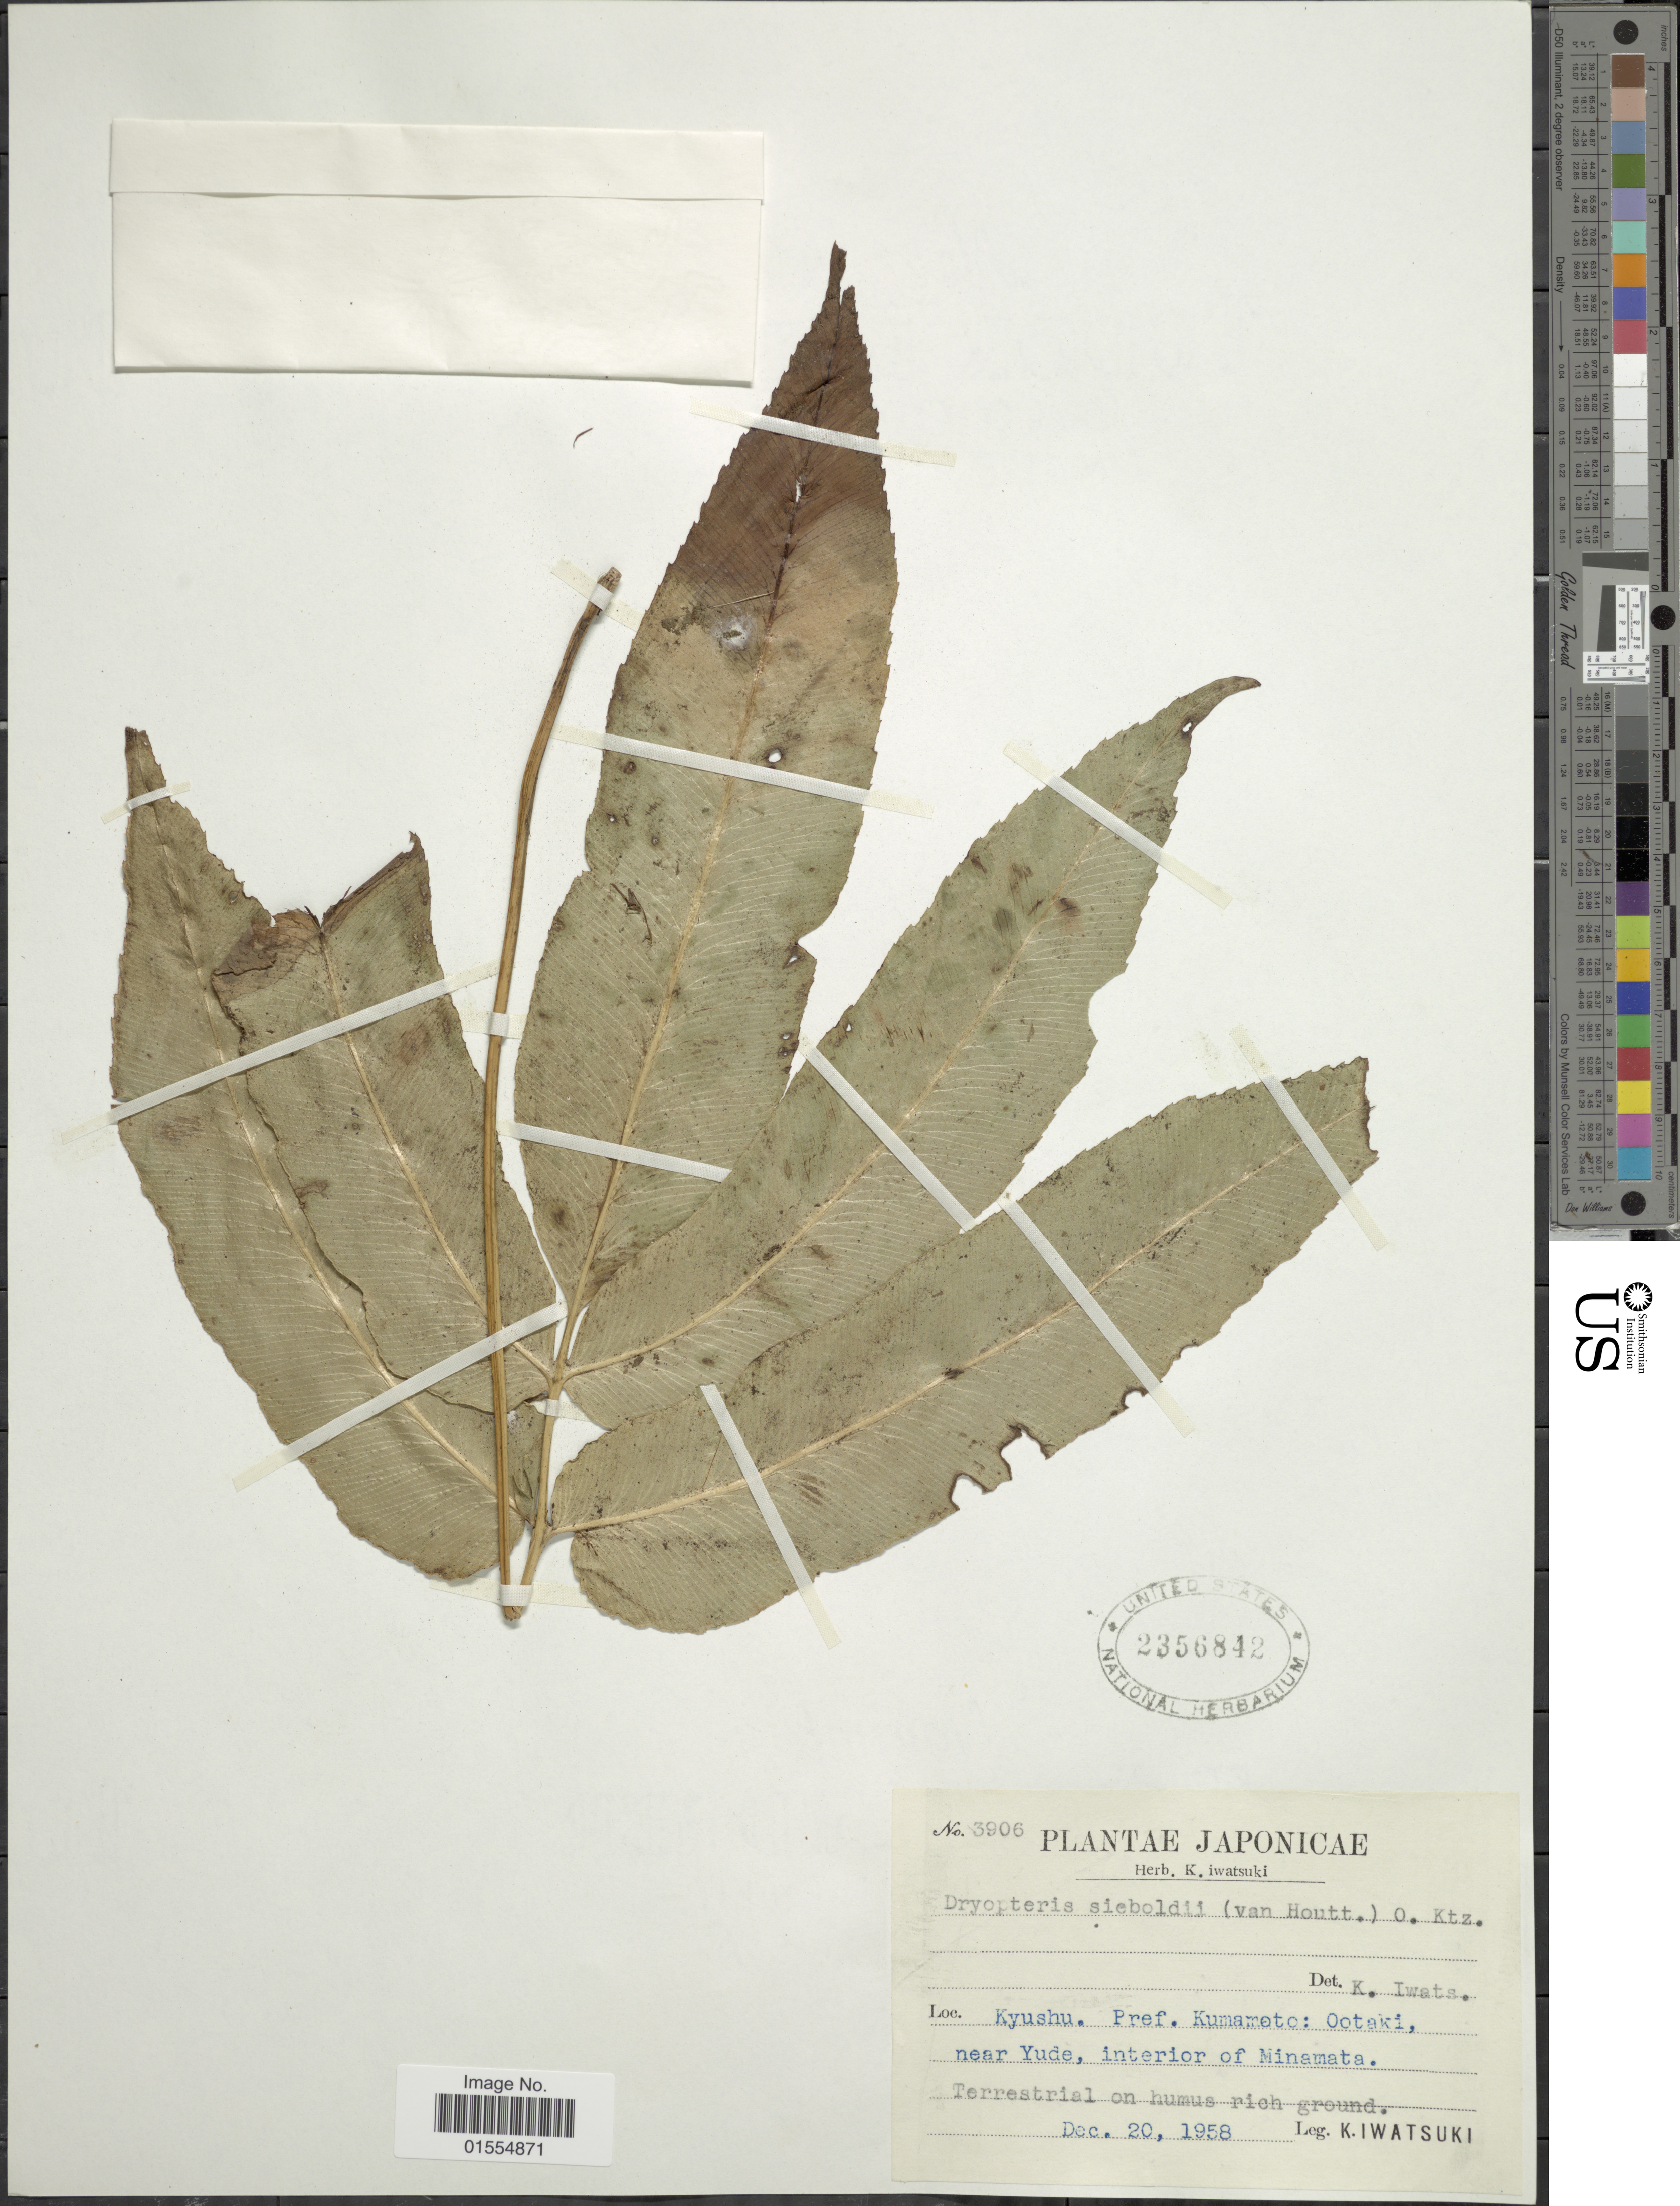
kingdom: Plantae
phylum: Tracheophyta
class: Polypodiopsida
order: Polypodiales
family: Dryopteridaceae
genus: Dryopteris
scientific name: Dryopteris sieboldii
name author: (T. Moore) Kuntze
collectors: K. Iwatsuki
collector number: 3906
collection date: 1958-12-20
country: Japan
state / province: Kumamoto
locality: Kyushu, Pref. Kumamoto: Ootaki, near Yude, interior of Minamata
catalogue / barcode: US 2356842